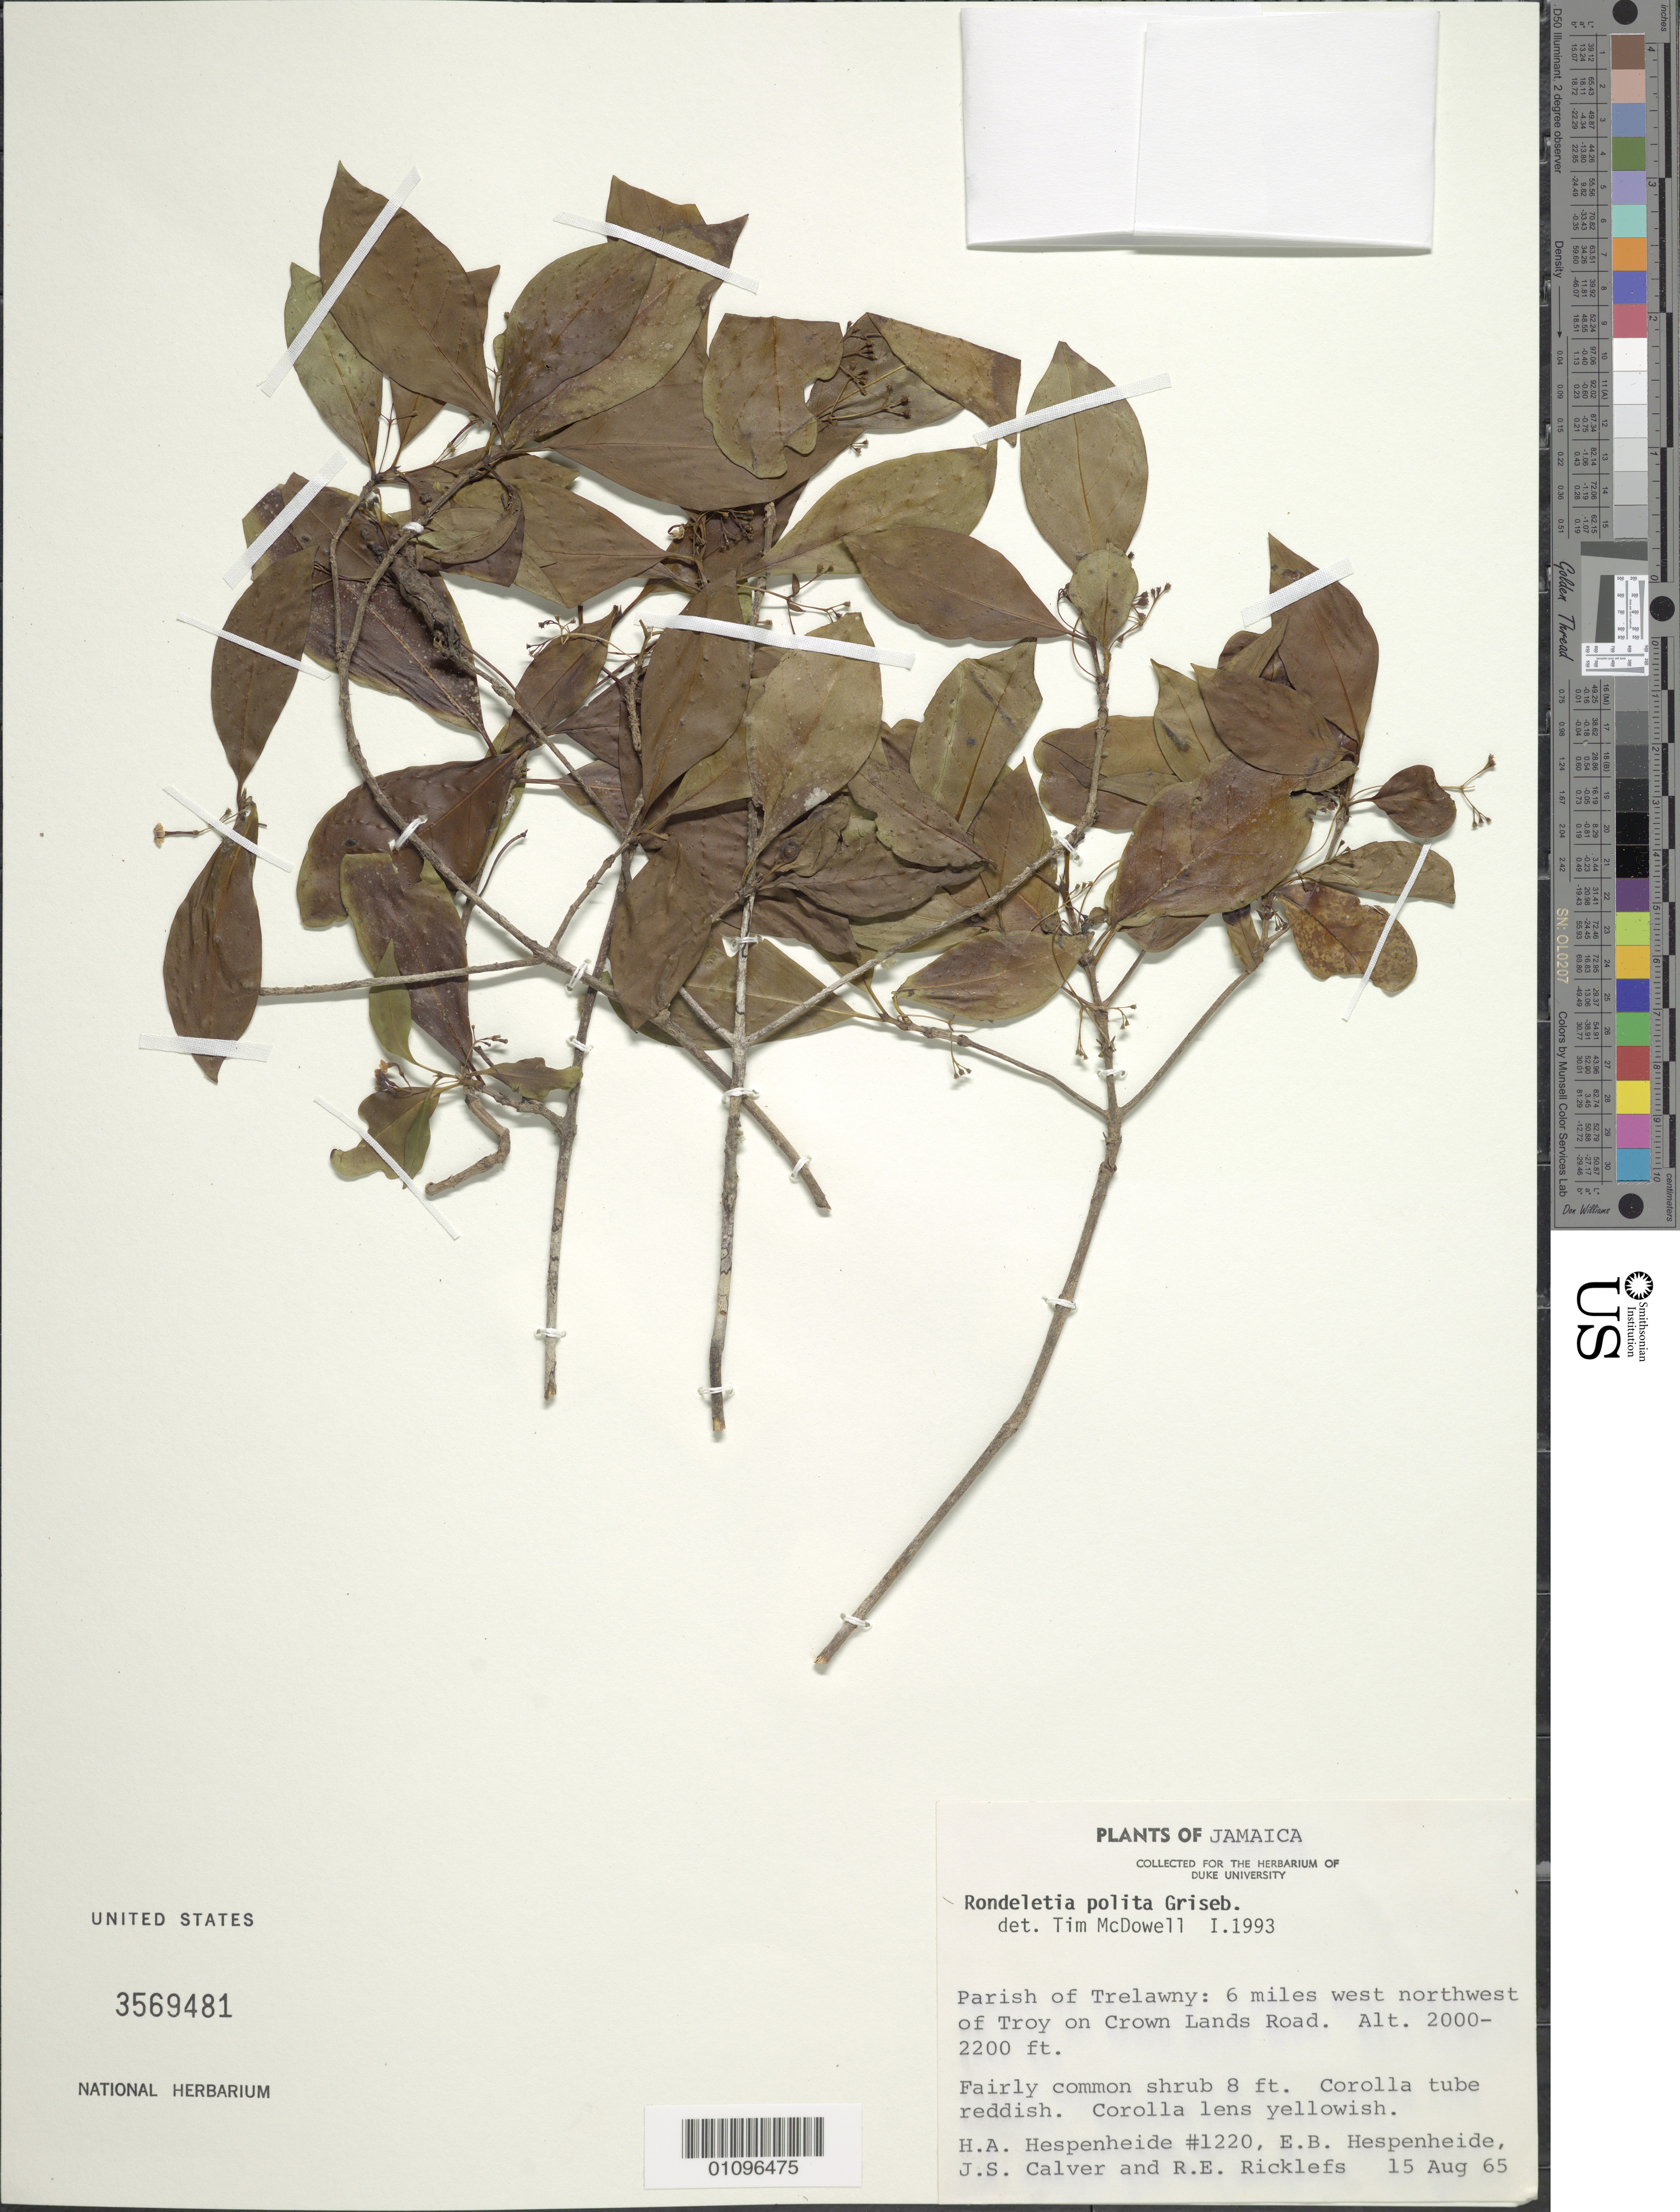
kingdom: Plantae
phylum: Tracheophyta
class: Magnoliopsida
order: Gentianales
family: Rubiaceae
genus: Rondeletia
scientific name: Rondeletia polita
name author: Griseb.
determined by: McDowell, T.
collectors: H. A. Hespenheide, E. Hespenheide, J. Calver & R. Ricklefs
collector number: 1220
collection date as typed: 15 Aug 1965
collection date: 1965-08-15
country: Jamaica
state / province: Trelawny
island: Jamaica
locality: Troy, 6 miles NW on Crown Lands Road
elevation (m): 610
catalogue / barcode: US 3569481